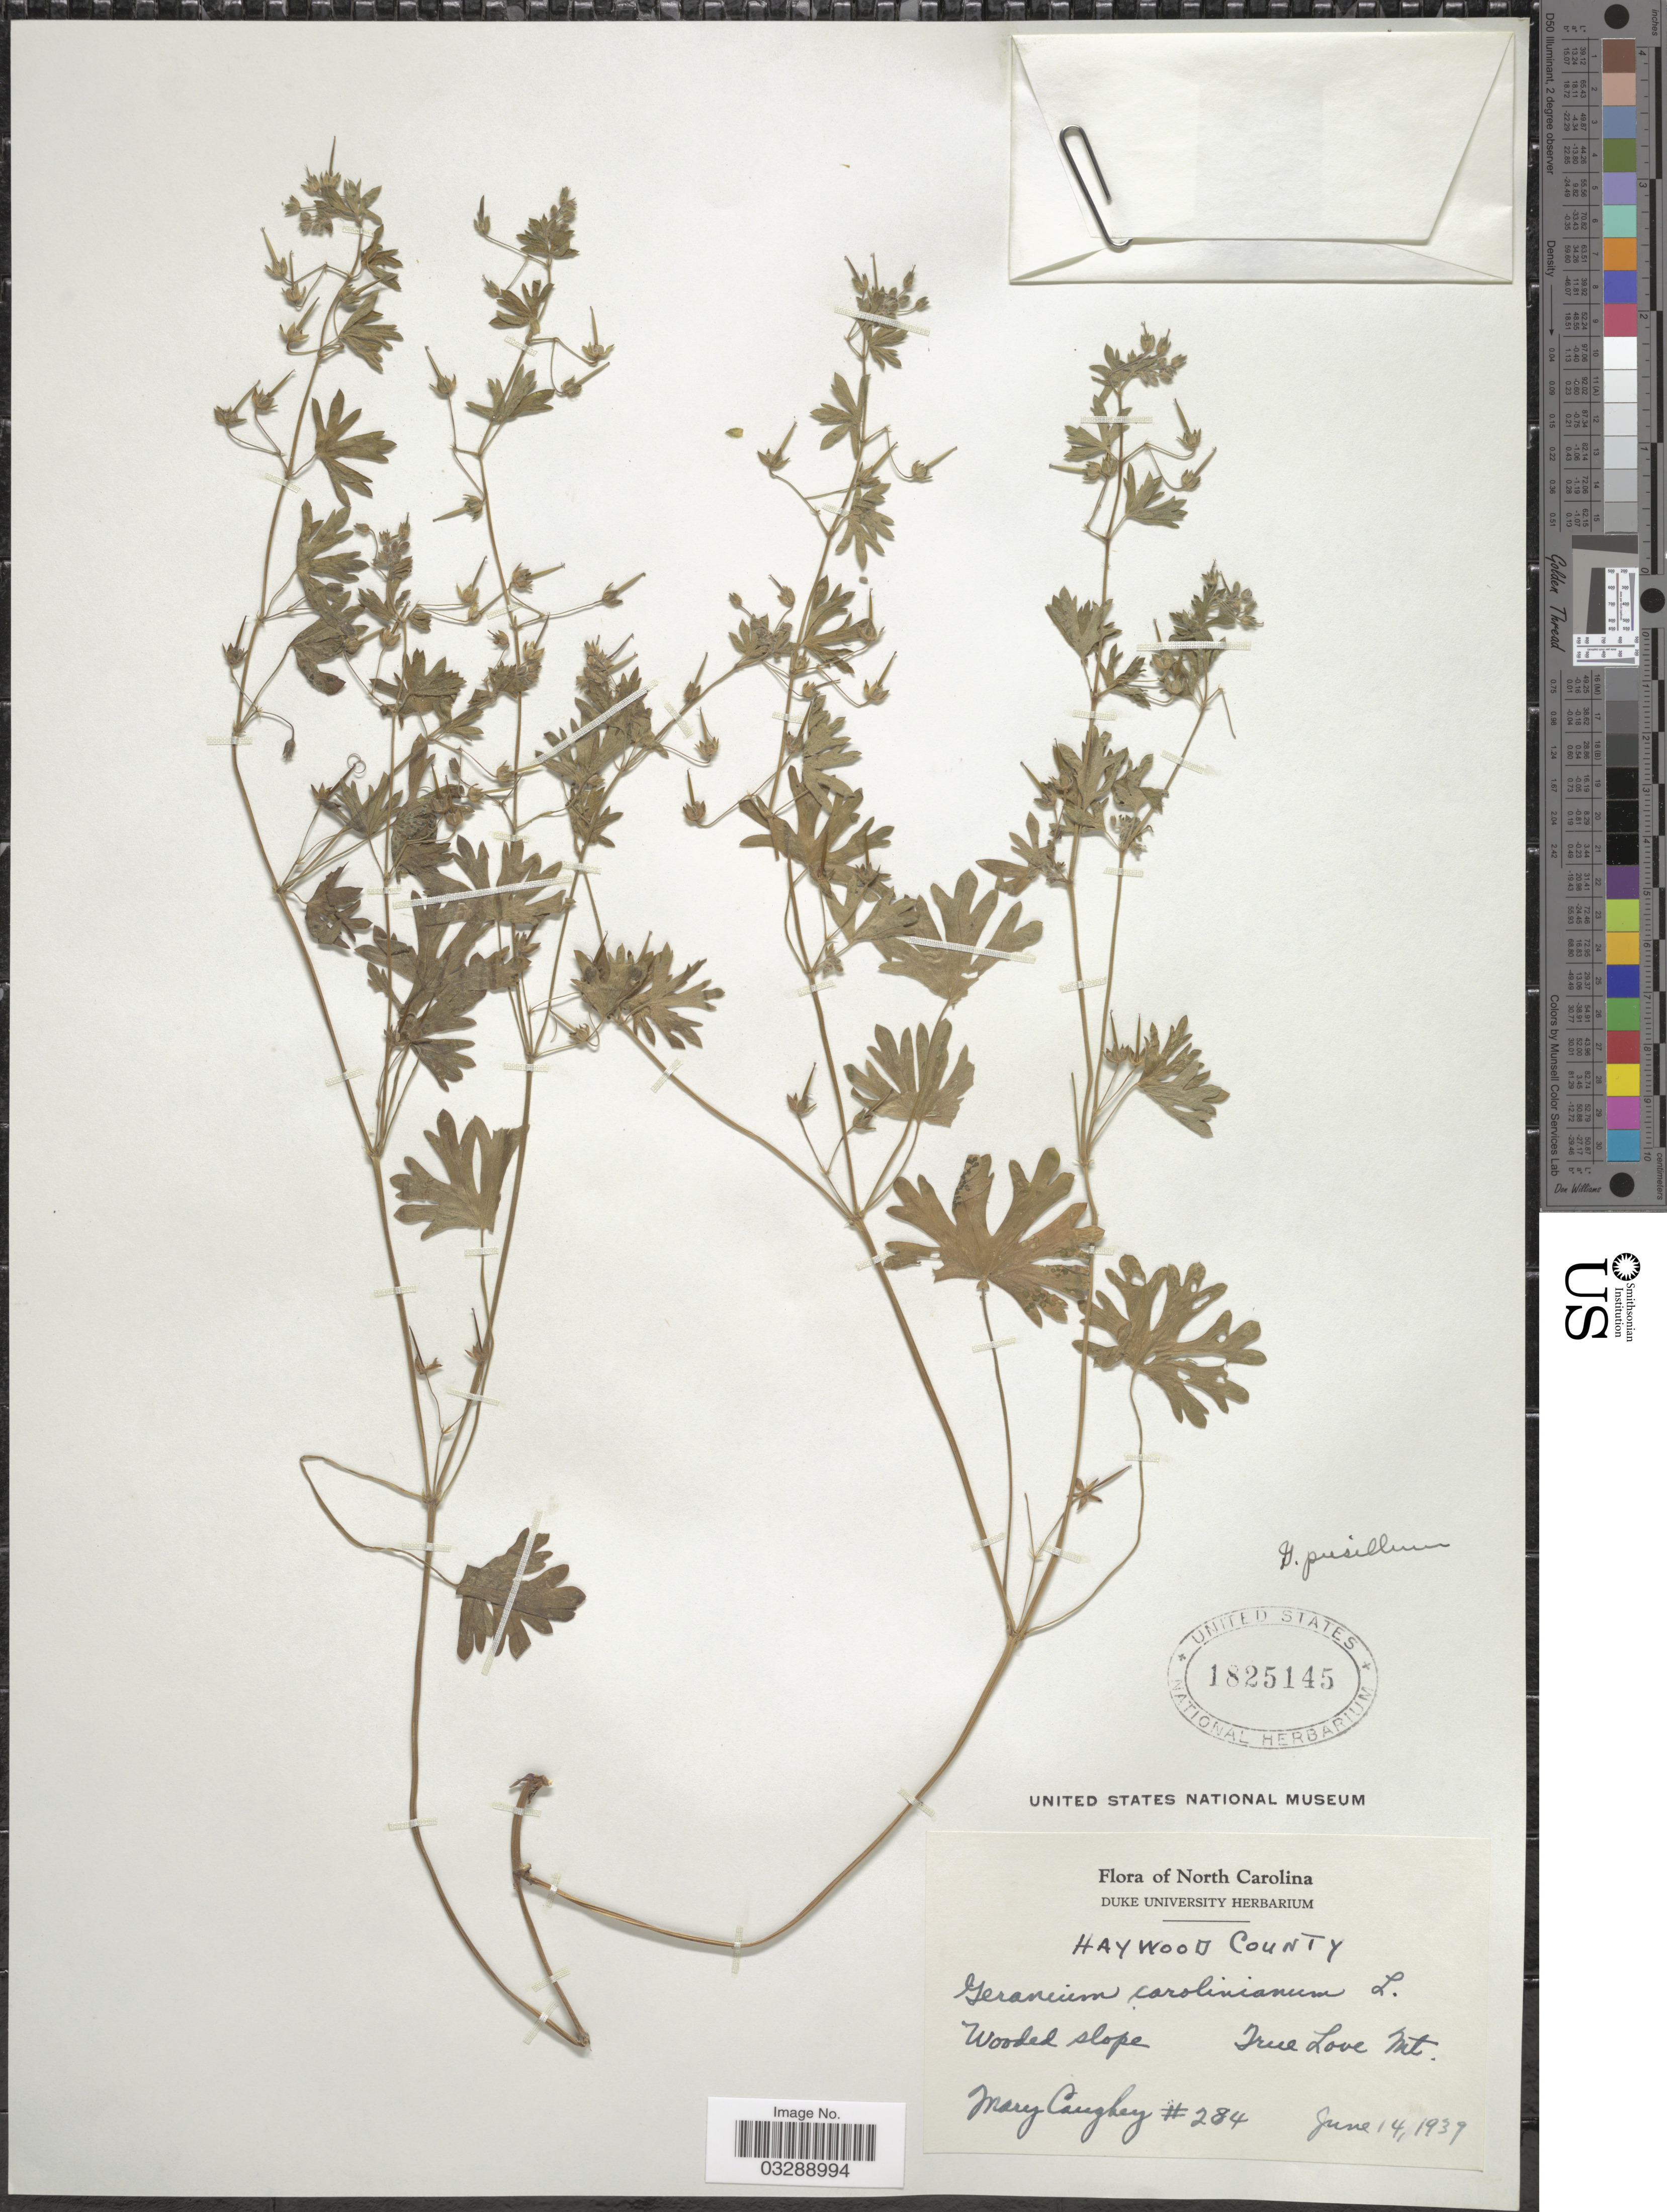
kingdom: Plantae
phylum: Tracheophyta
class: Magnoliopsida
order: Geraniales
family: Geraniaceae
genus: Geranium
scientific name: Geranium pusillum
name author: L.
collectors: M. Caughey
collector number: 284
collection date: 1939-06-14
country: United States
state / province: North Carolina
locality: Haywood County. Wooded slope. True Love Mt.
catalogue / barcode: US 1825145